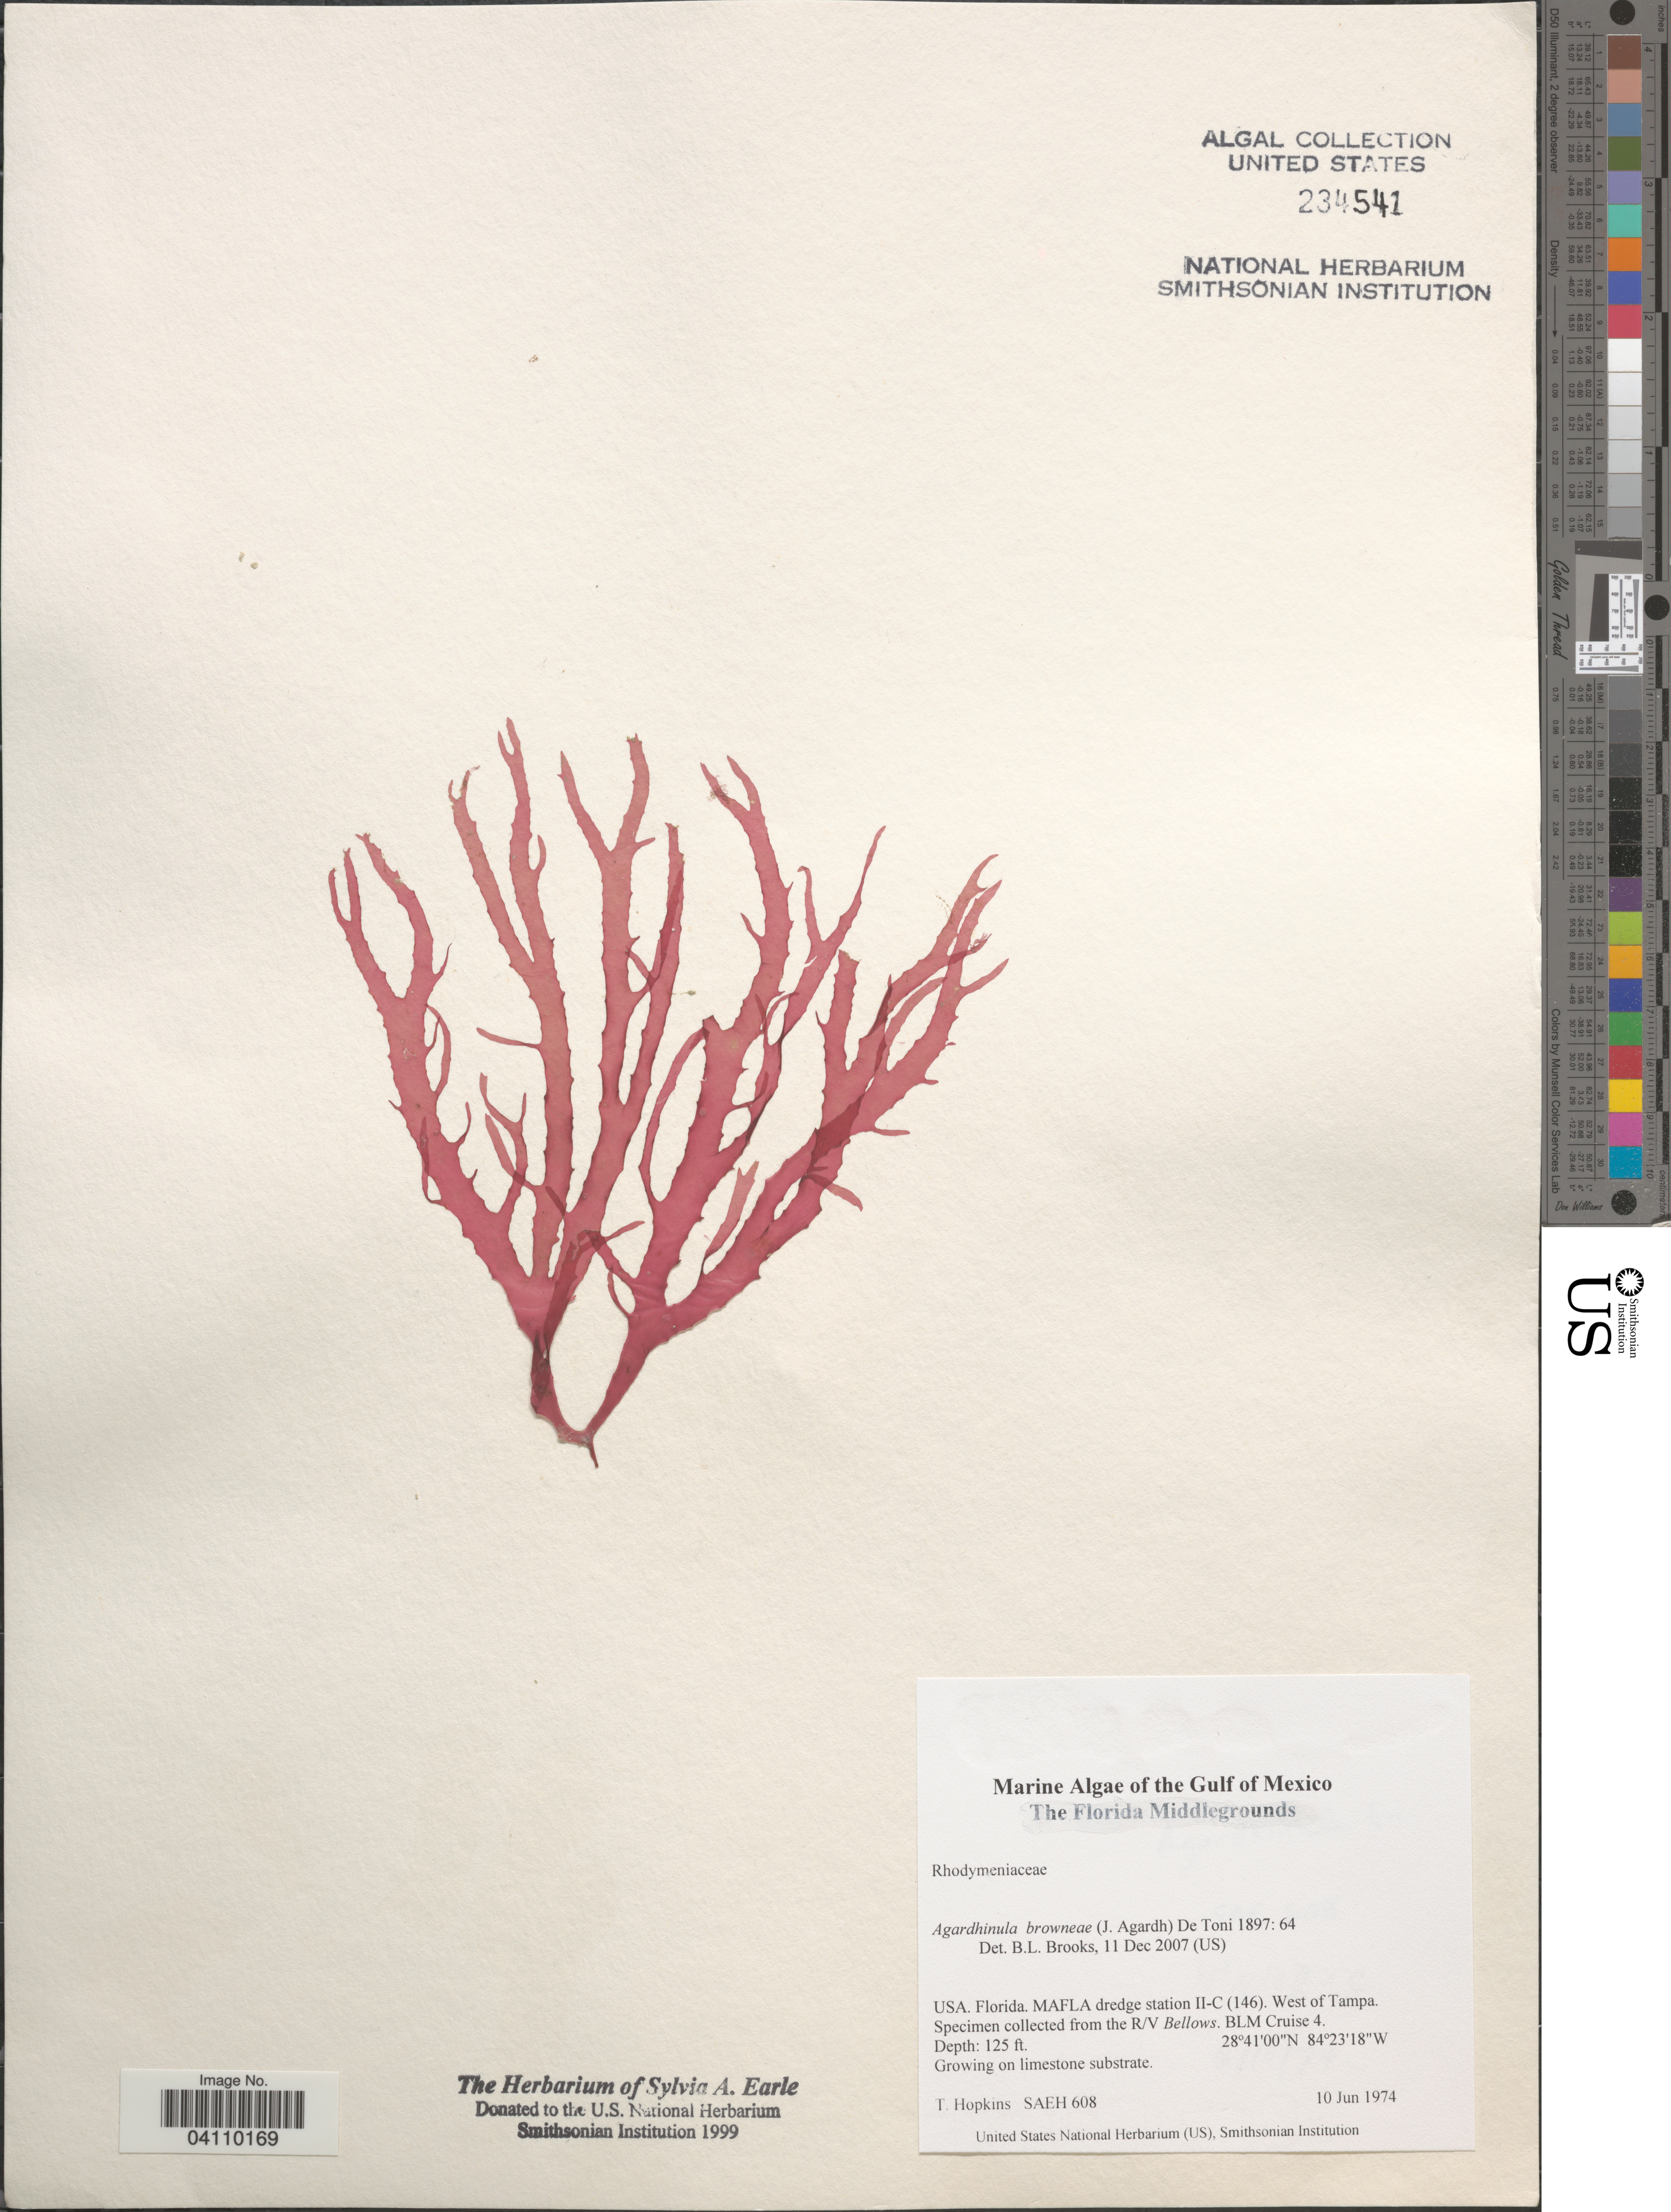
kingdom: Plantae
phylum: Rhodophyta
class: Florideophyceae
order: Rhodymeniales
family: Rhodymeniaceae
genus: Agardhinula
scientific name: Agardhinula browneae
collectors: T. Hopkins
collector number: SAEH608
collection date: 1974-06-10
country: United States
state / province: Florida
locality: The Gulf of Mexico. The Florida Middlegrounds. MAFLA dredge station II-C (146). West of Tampa. The R/V Bellows. BLM Cruise 4.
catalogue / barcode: US 234541